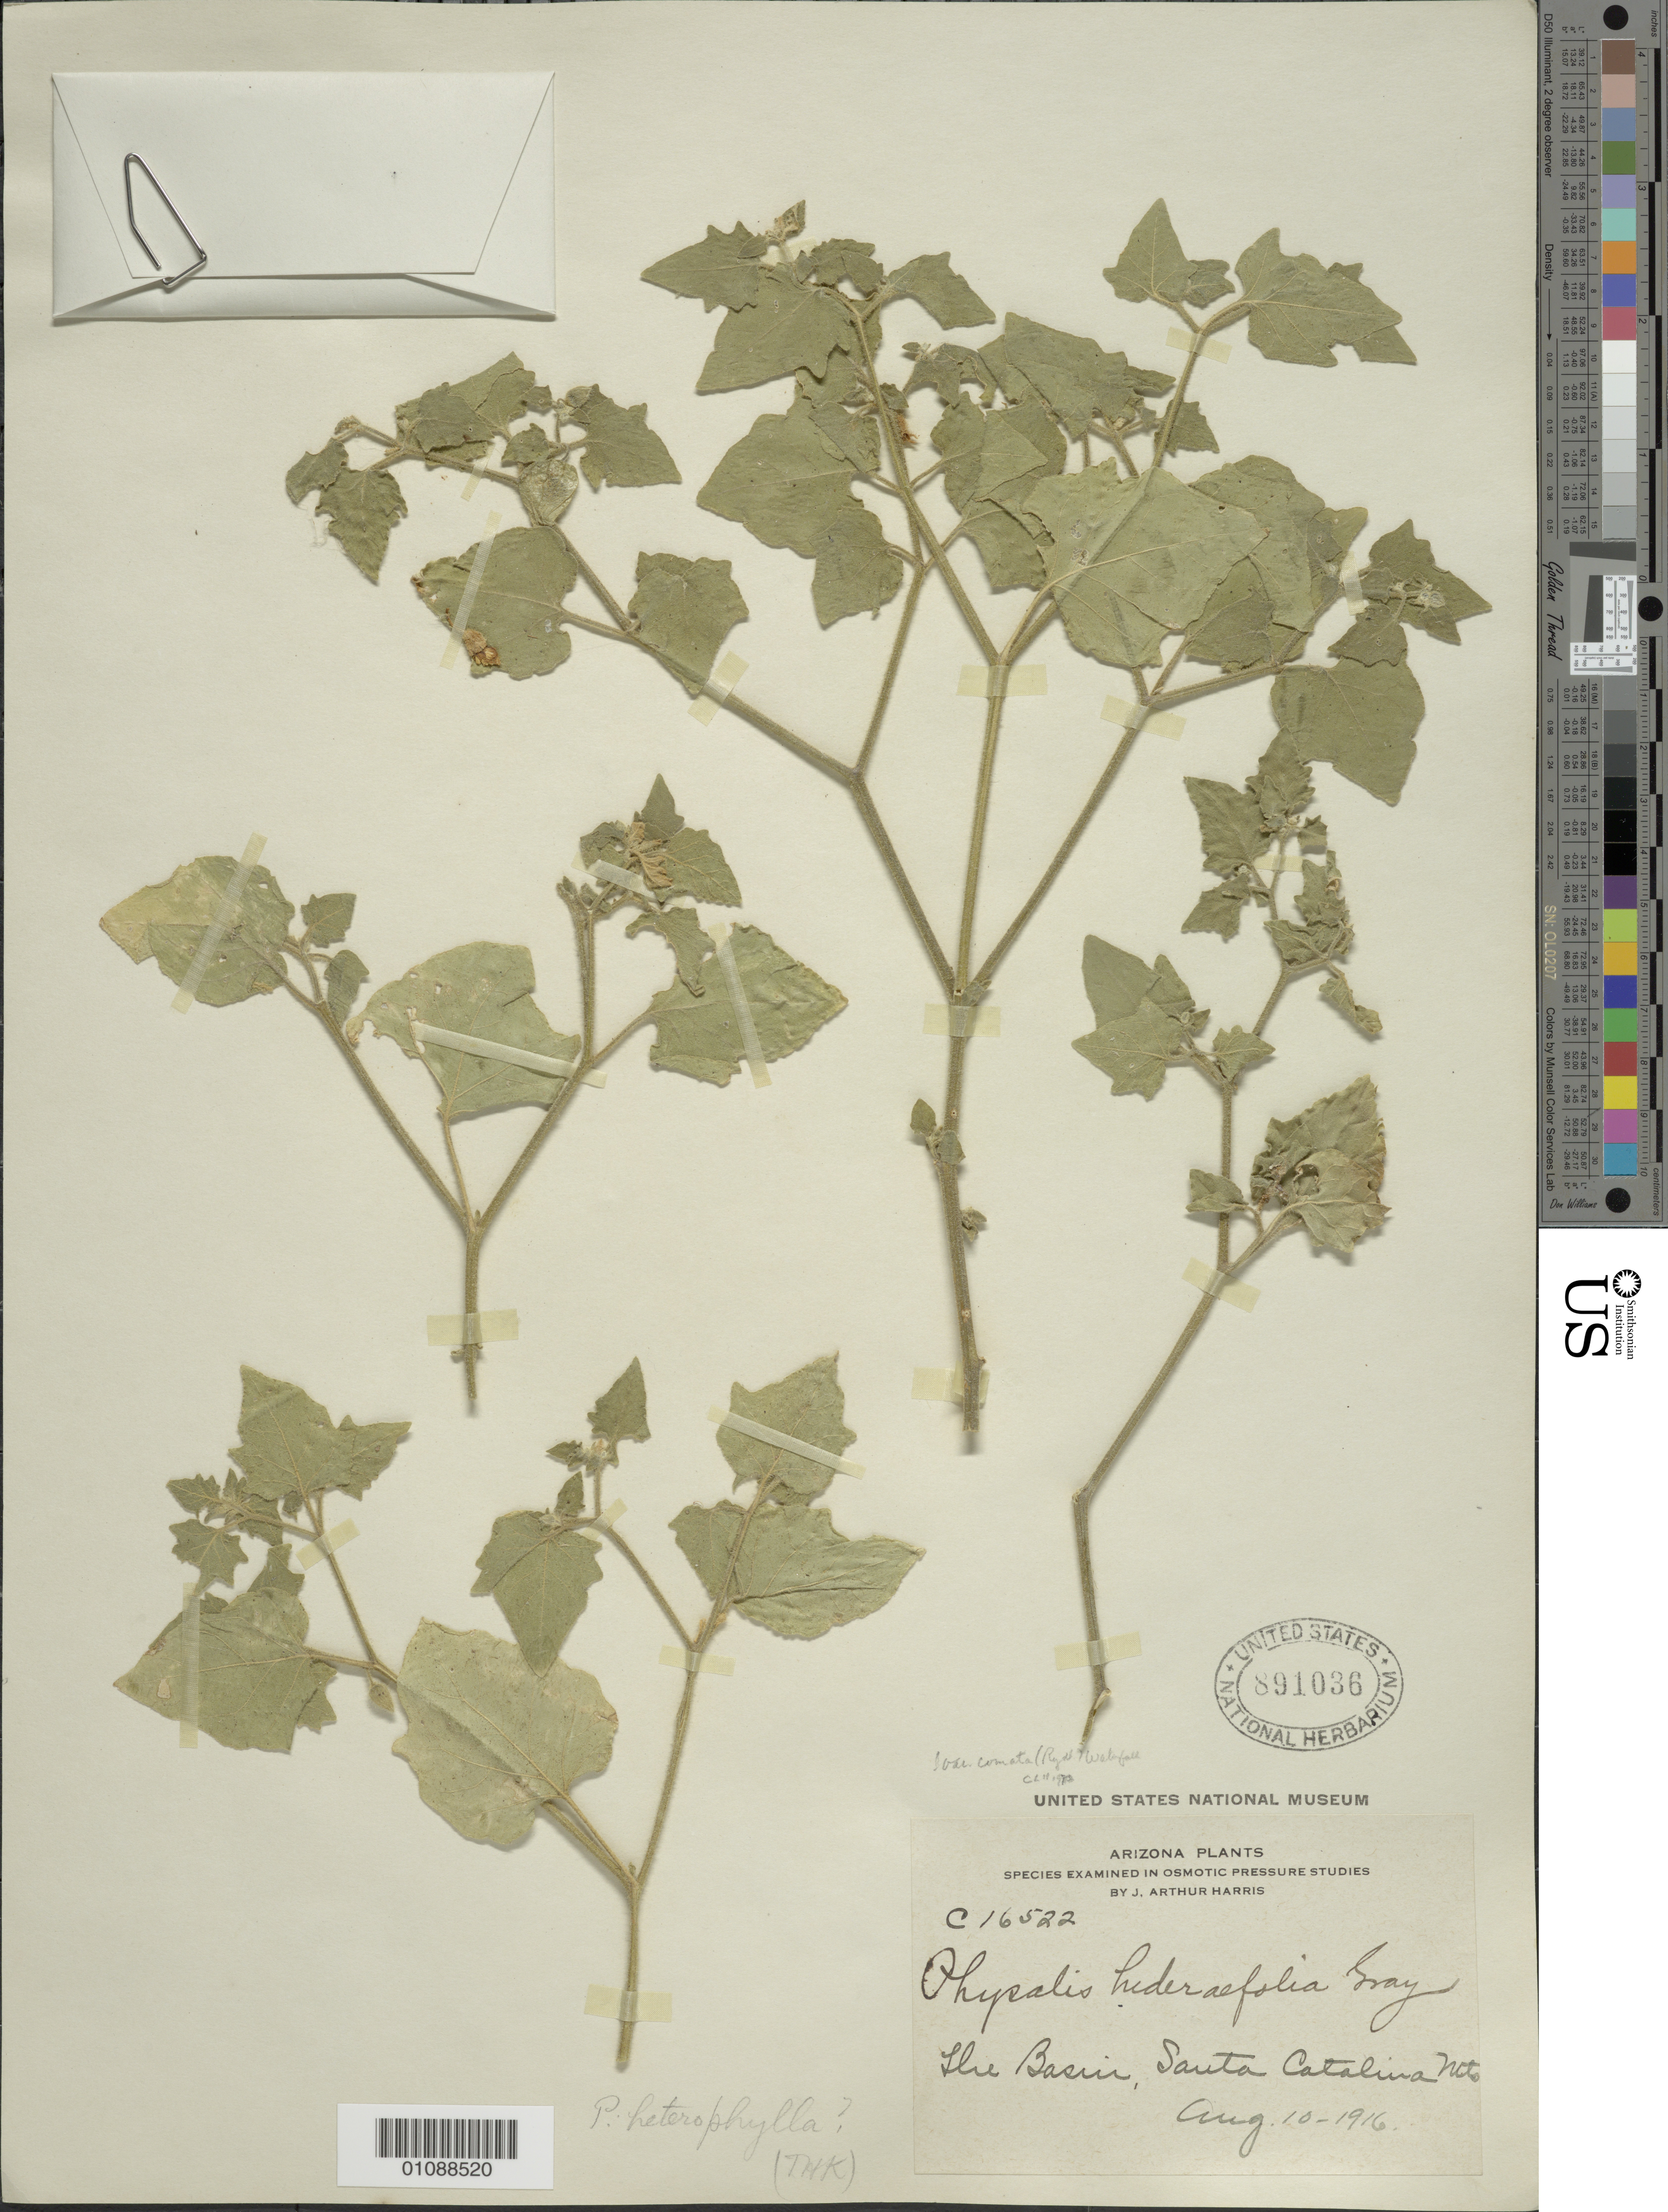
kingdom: Plantae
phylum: Tracheophyta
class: Magnoliopsida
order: Solanales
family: Solanaceae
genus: Physalis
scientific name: Physalis hederifolia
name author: A. Gray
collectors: J. A. Harris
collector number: C16522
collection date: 1916-08-10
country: United States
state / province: Arizona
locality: The Basin, Santa Catalina Mts.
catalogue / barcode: US 891036